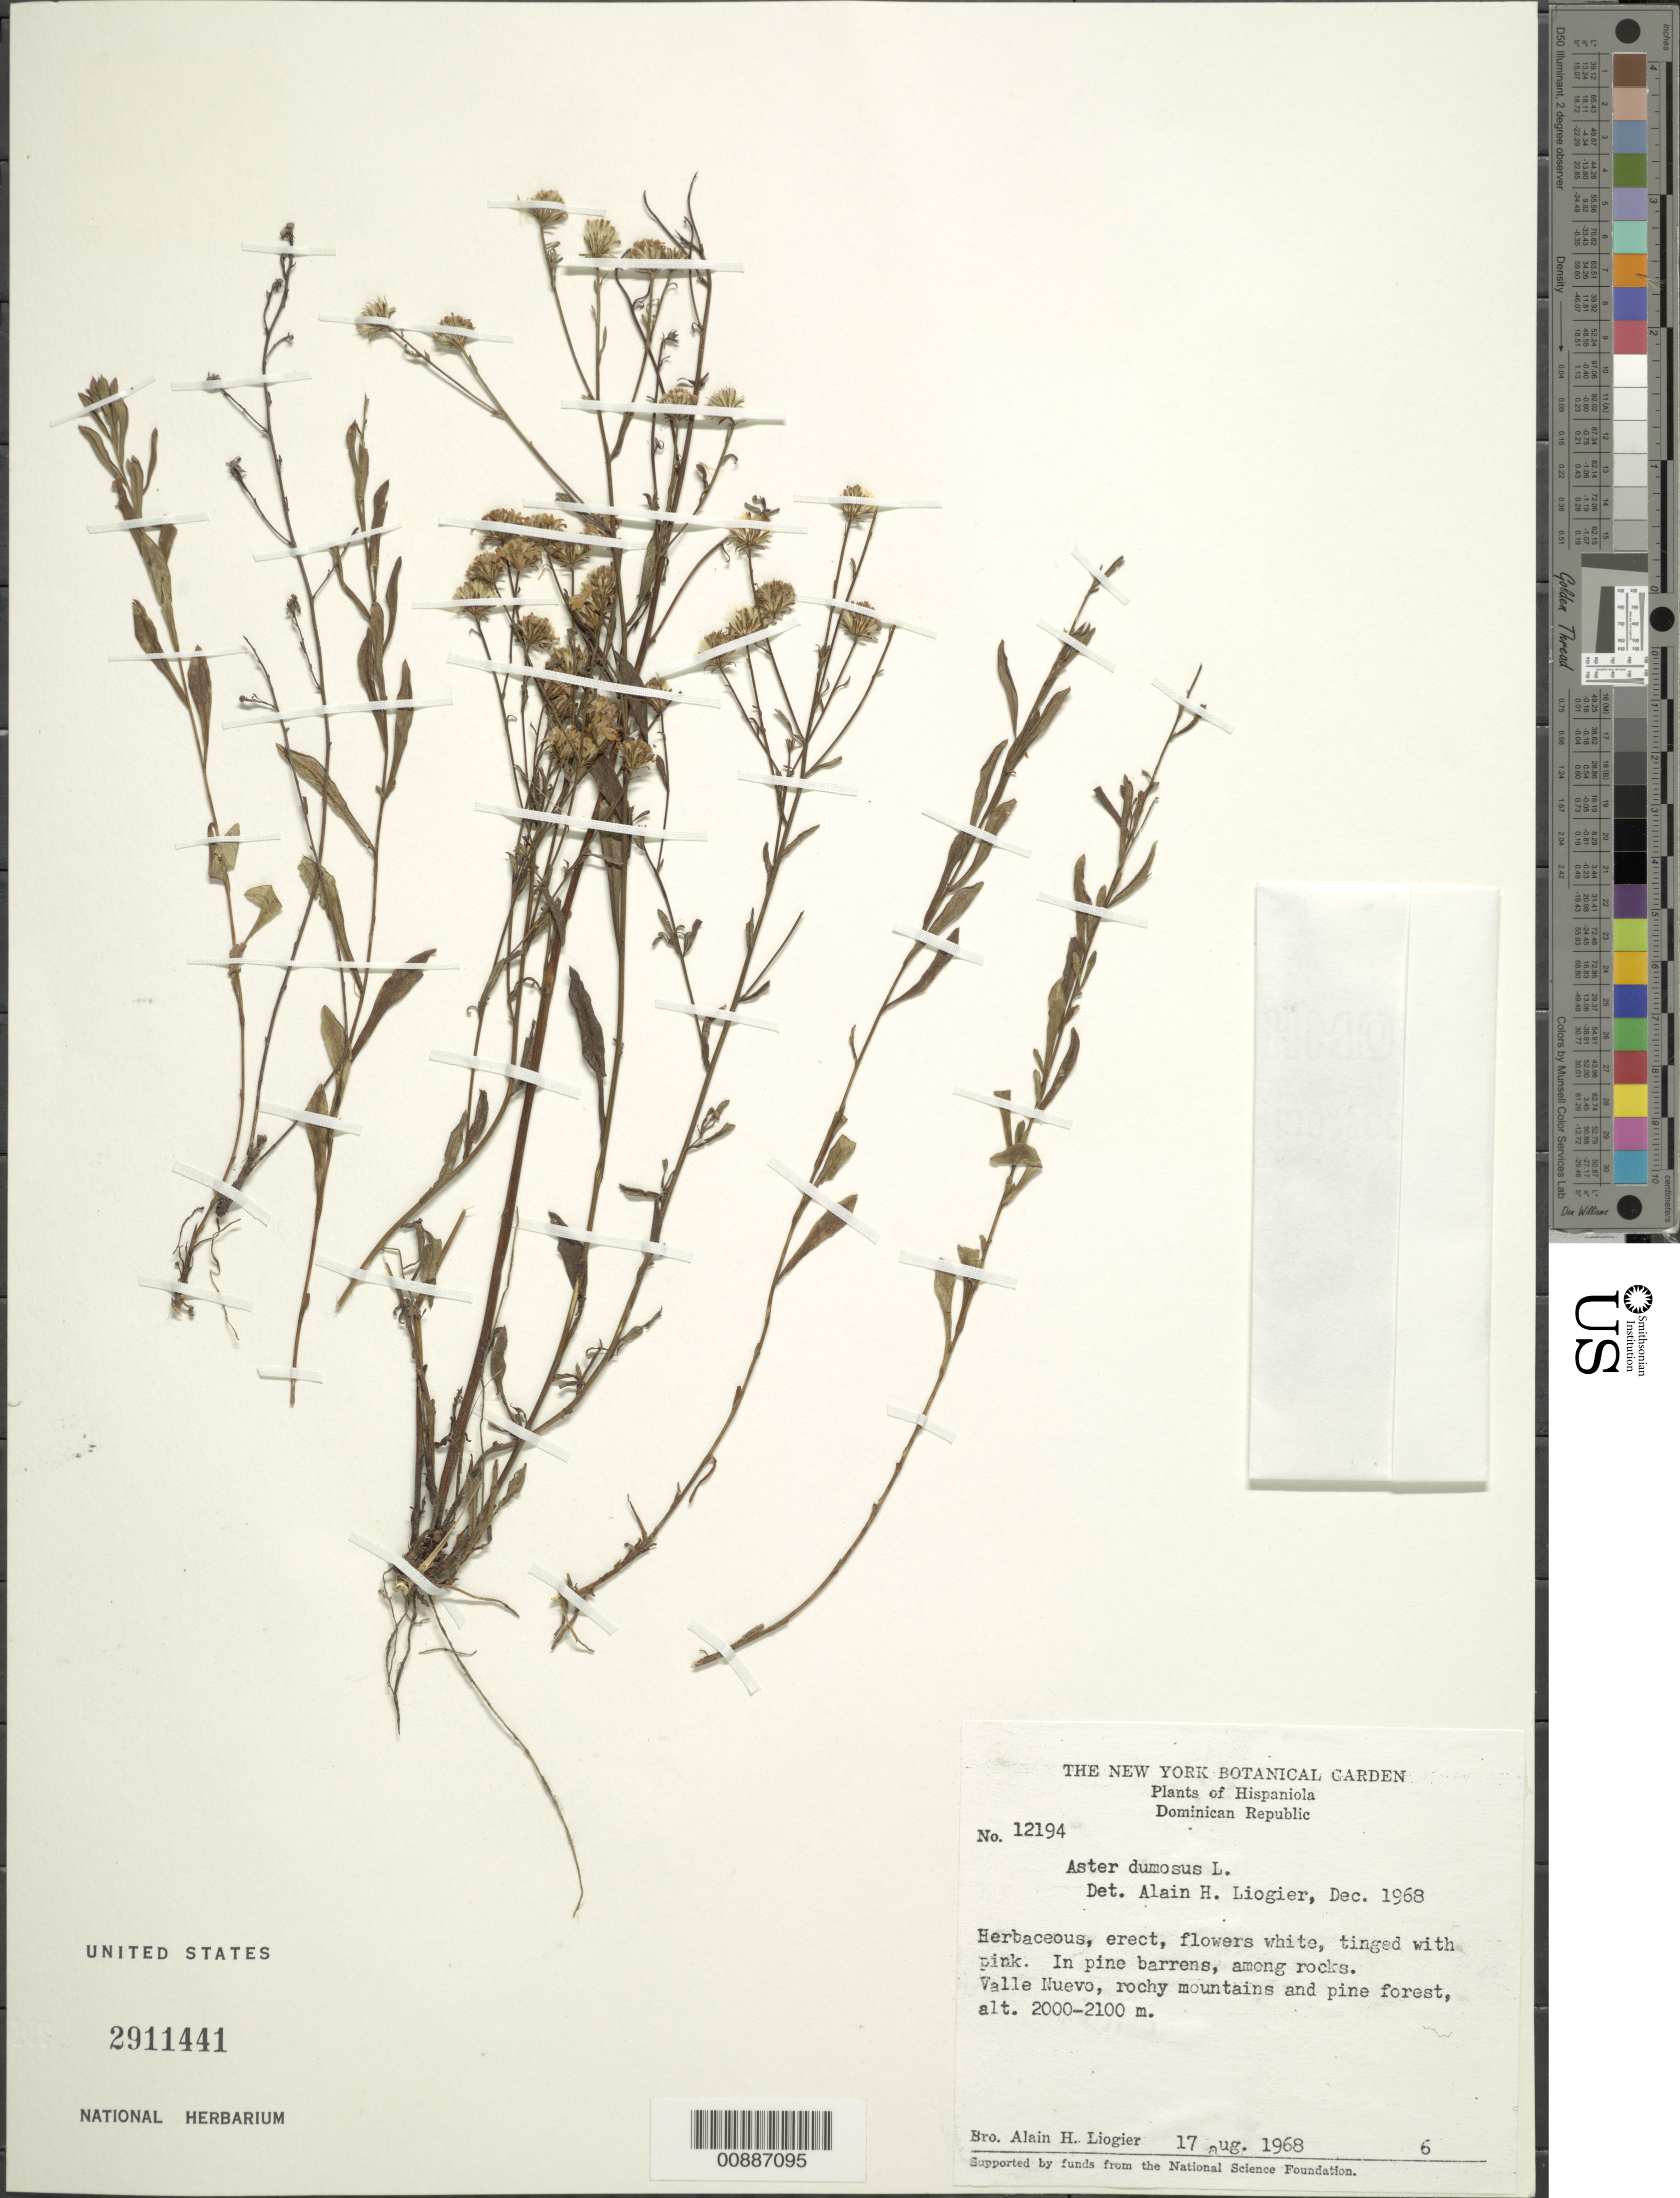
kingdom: Plantae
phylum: Tracheophyta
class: Magnoliopsida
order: Asterales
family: Asteraceae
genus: Symphyotrichum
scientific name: Symphyotrichum dumosum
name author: (L.) G.L. Nesom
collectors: A. H. Liogier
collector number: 12194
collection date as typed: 17 Aug 1968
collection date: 1968-08-17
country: Dominican Republic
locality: Valle Nuevo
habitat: In pine barrens, among rocks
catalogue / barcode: US 2911441